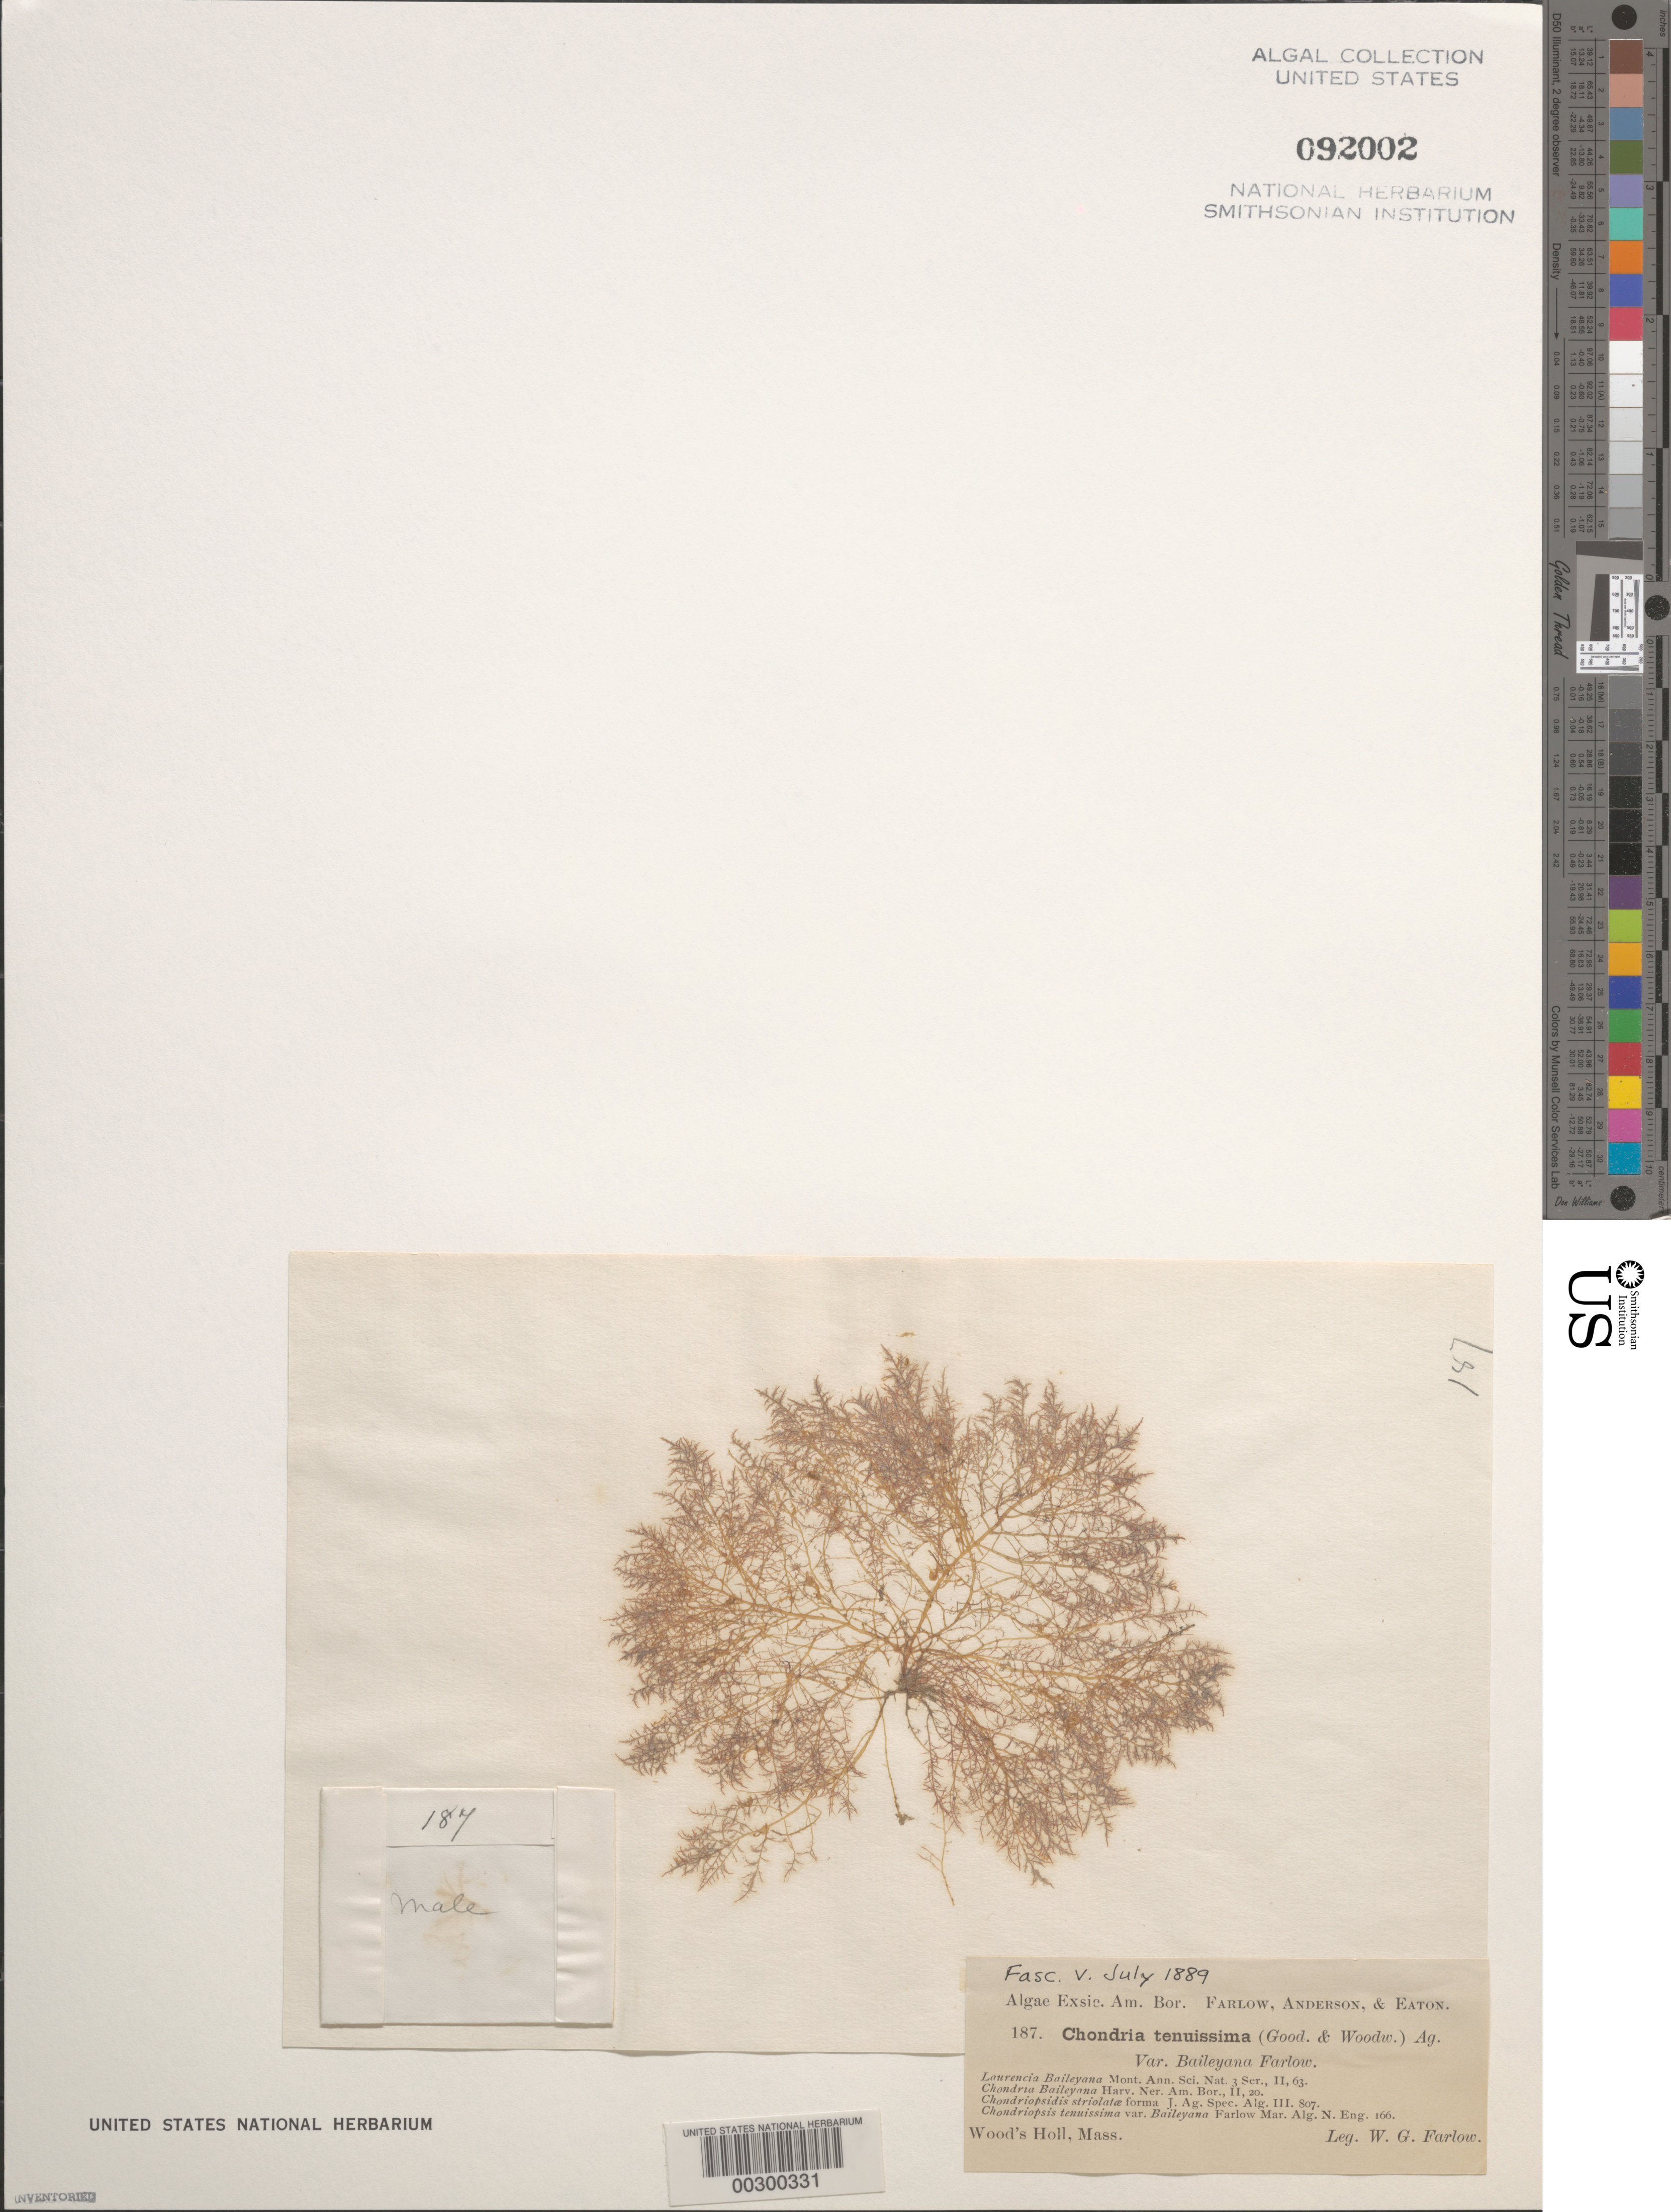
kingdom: Plantae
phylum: Rhodophyta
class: Florideophyceae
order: Ceramiales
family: Rhodomelaceae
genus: Chondria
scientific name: Chondria capillaris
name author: M.J. Wynne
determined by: Algae name updating Project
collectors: W. G. Farlow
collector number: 187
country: United States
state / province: Massachusetts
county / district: Barnstable County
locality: Woods Hole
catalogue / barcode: US 92002